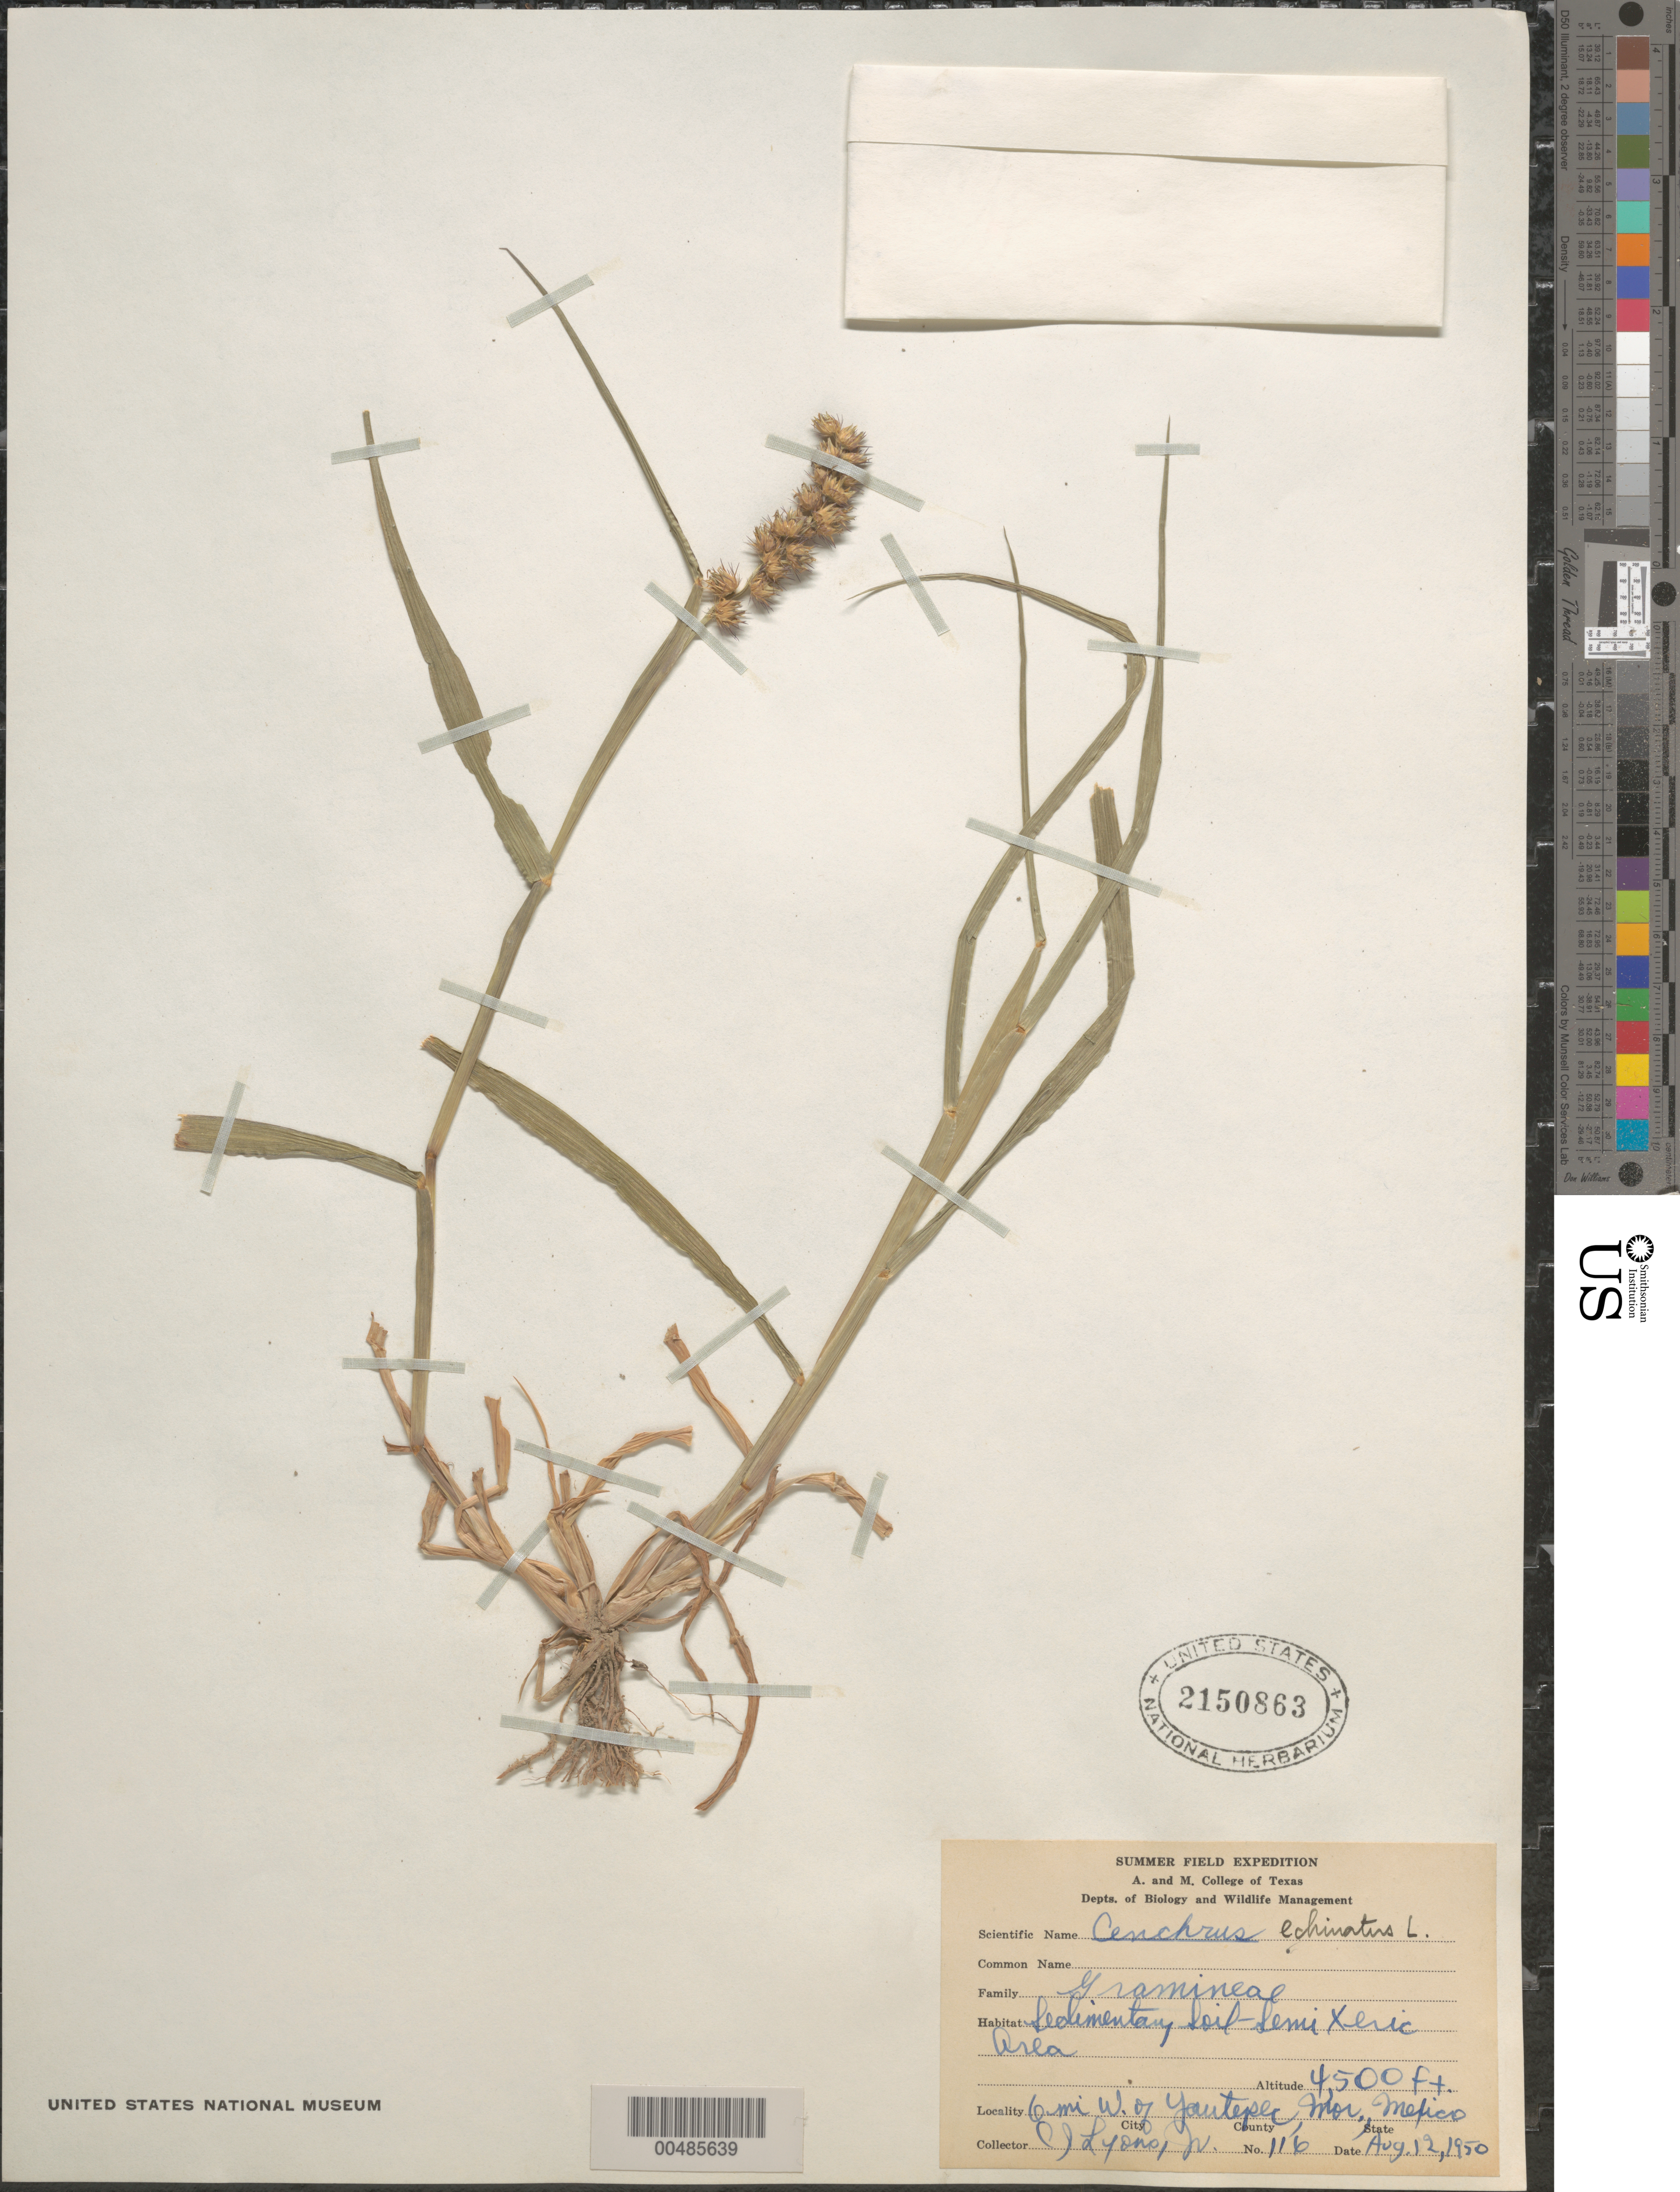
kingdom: Plantae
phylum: Tracheophyta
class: Liliopsida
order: Poales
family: Poaceae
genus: Cenchrus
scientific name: Cenchrus echinatus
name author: L.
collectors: C. Lyons Jr.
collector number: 116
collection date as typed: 12 Aug 1950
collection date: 1950-08-12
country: Mexico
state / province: Morelos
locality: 6 mi W of Yautepec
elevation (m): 1372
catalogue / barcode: US 2150863